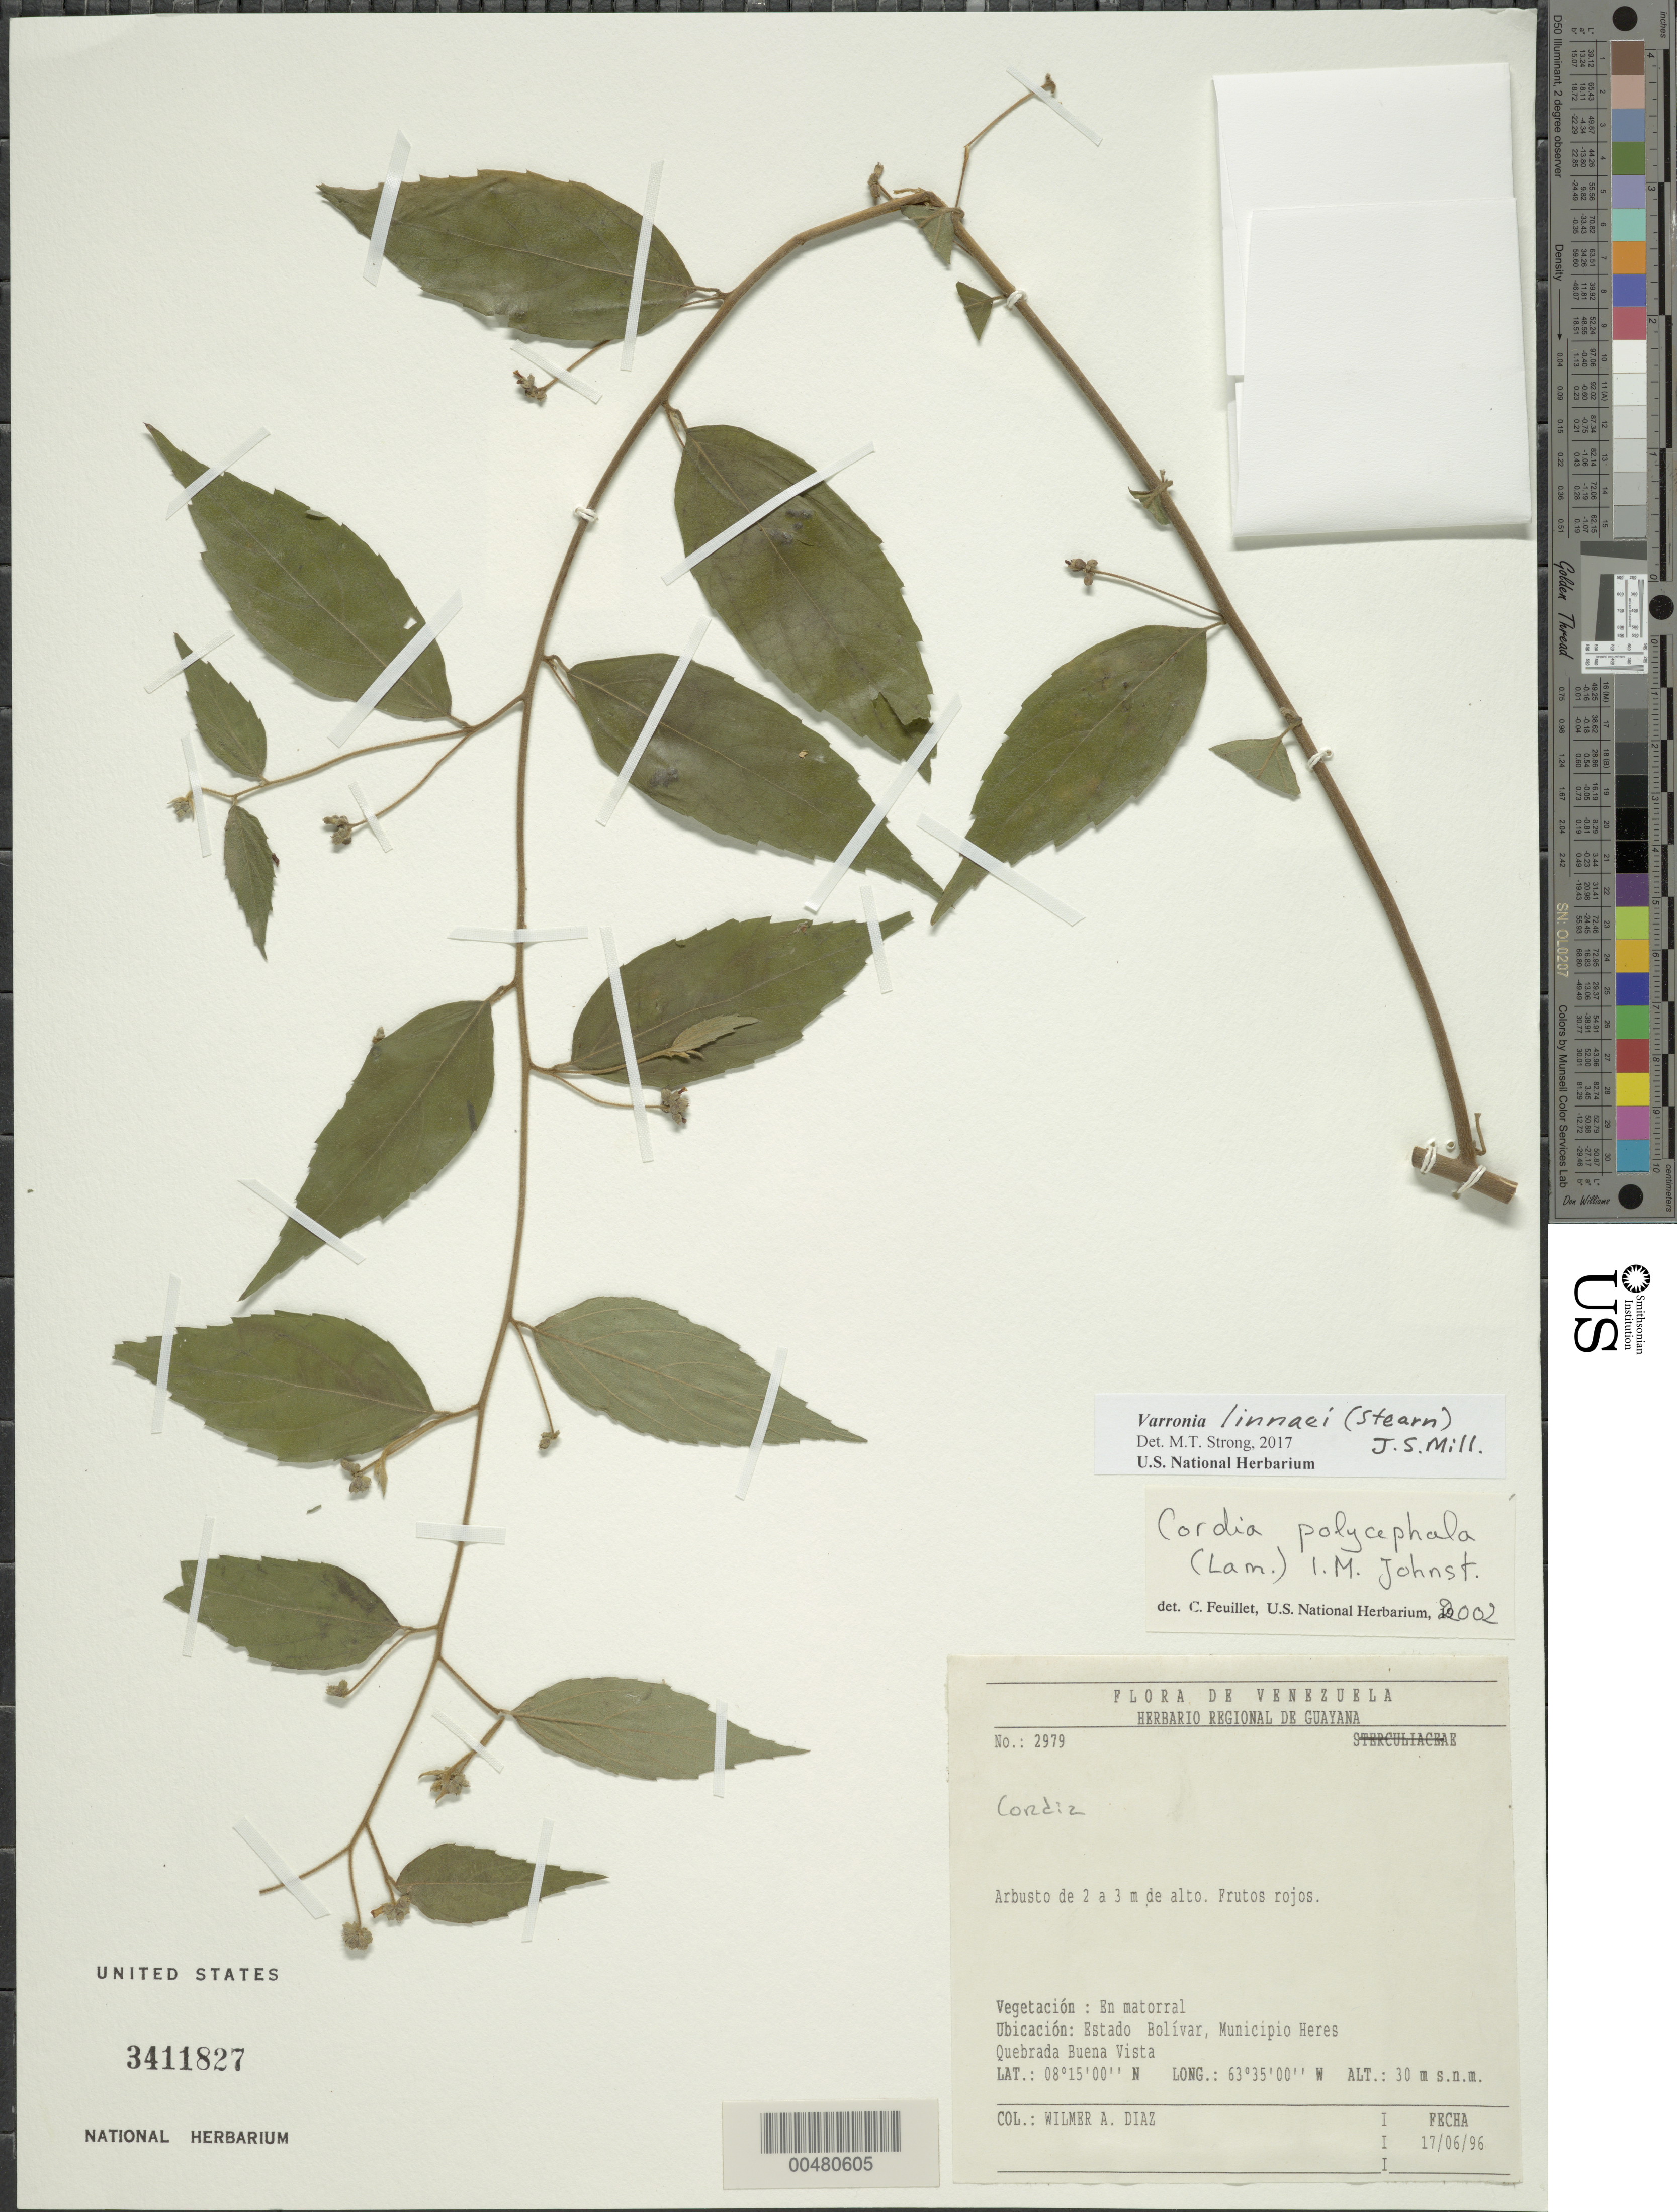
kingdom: Plantae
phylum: Tracheophyta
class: Magnoliopsida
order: Boraginales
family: Cordiaceae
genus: Varronia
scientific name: Varronia linnaei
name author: (Stearn) J.S. Mill.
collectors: W. Díaz P.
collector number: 2979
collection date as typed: Transcribed d/m/y: 17/6/96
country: Venezuela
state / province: Bolivar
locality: Municipio Heres, Quebrada Buena Vista.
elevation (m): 30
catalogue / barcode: US 3411827